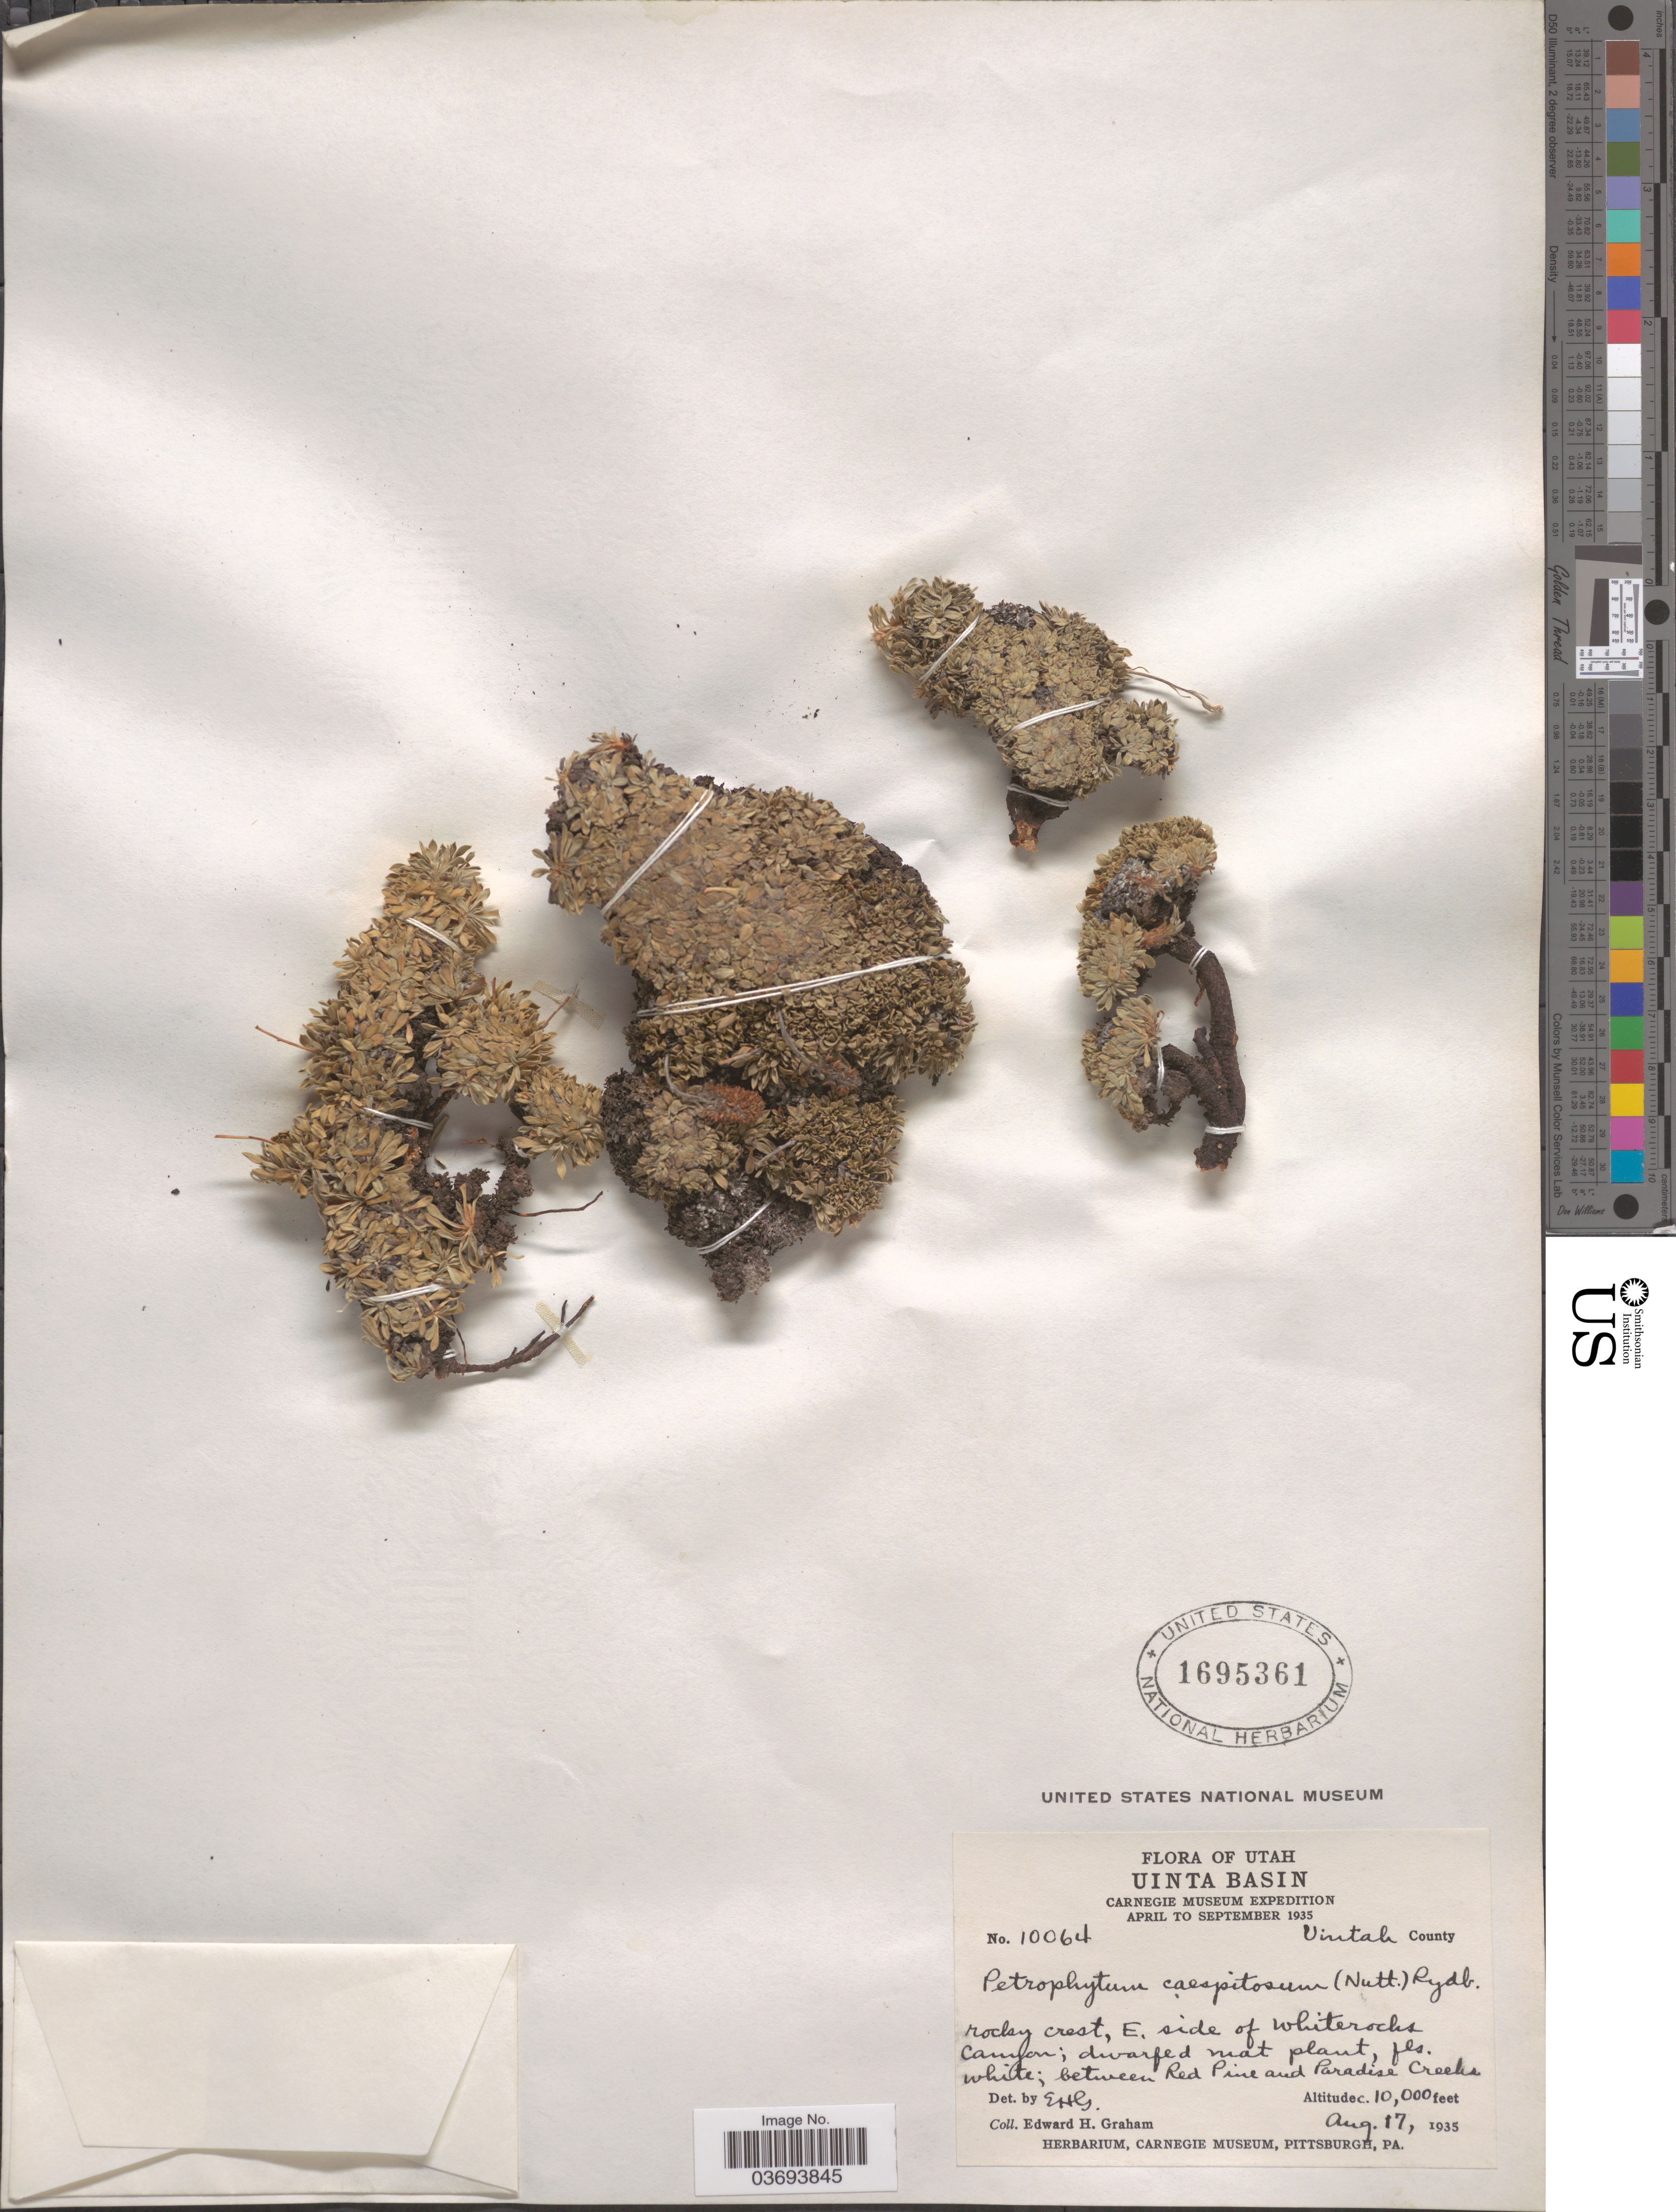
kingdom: Plantae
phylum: Tracheophyta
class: Magnoliopsida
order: Rosales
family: Rosaceae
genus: Petrophytum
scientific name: Petrophytum caespitosum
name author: (Nutt.) Rydb.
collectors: E. H. Graham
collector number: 10064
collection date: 1935-08-17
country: United States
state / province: Utah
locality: Uinta Basin. Uintah County. Rocky crest, E, side of whiterocks canyon. Between Red Pine and Paradise Creeks,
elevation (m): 3048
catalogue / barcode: US 1695361